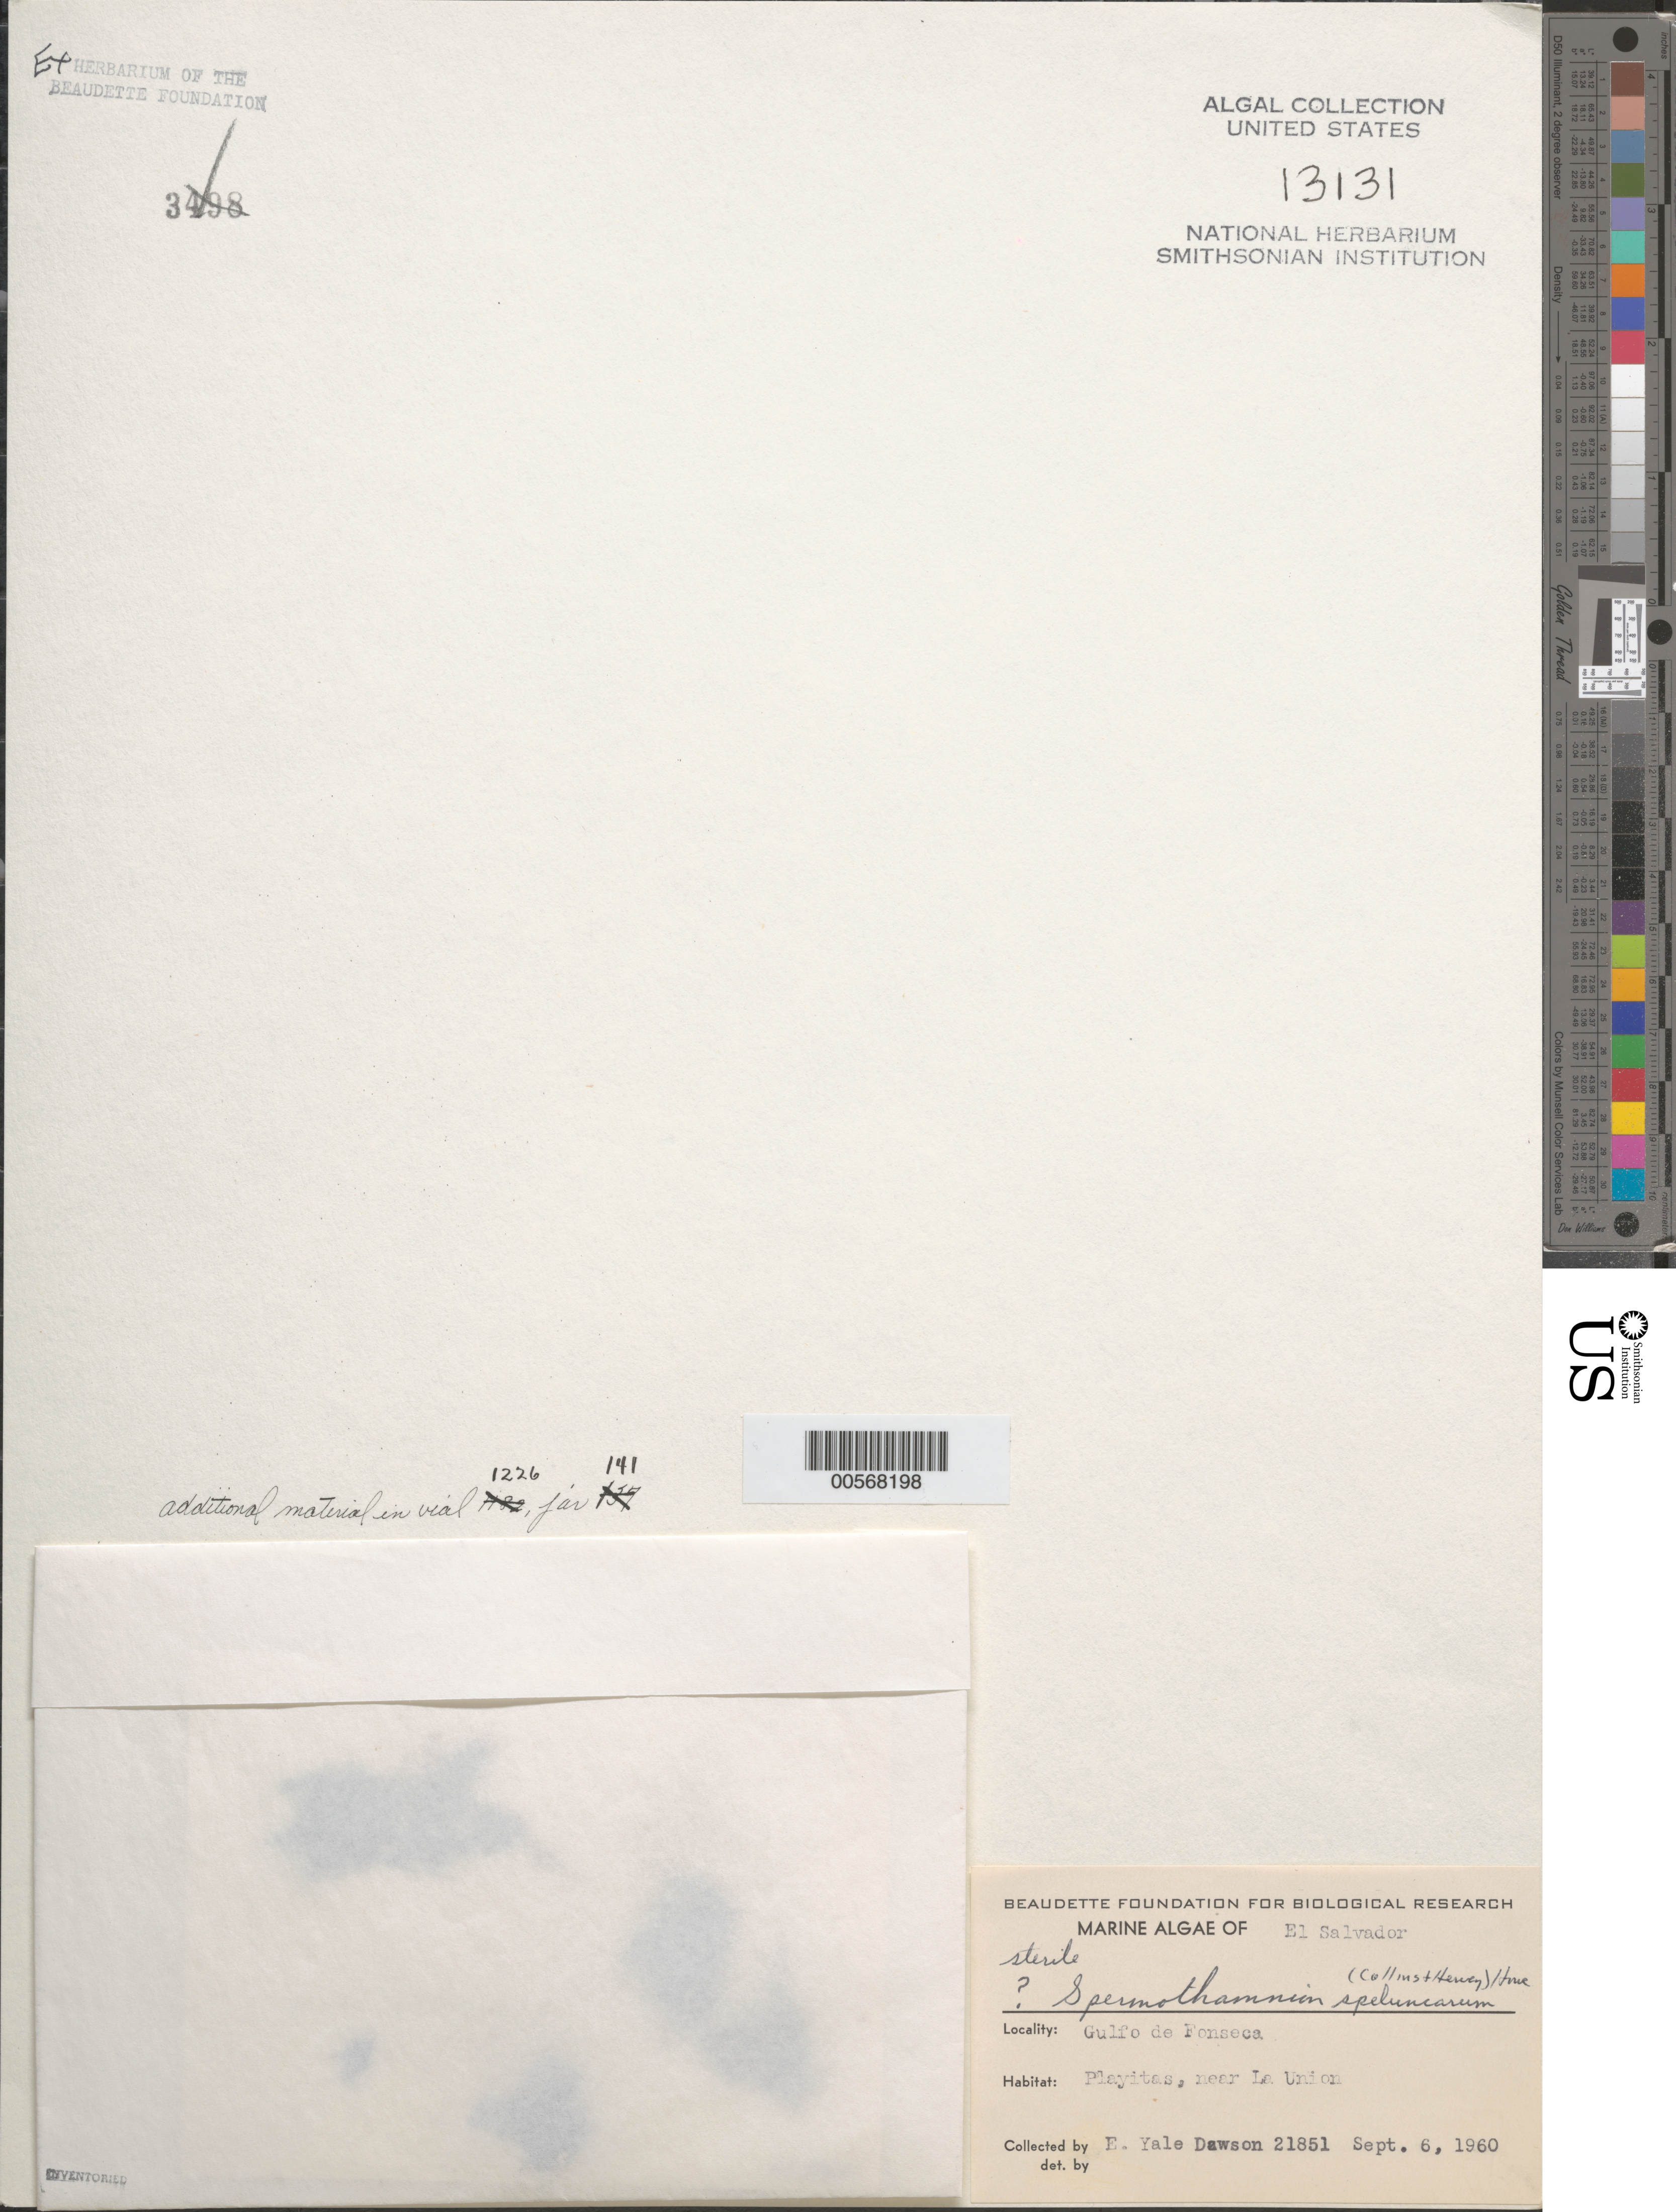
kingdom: Plantae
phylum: Rhodophyta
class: Florideophyceae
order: Ceramiales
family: Wrangeliaceae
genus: Ptilothamnion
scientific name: Ptilothamnion speluncarum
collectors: E. Y. Dawson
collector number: EYD 21851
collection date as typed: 06 Sep 1960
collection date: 1960-09-06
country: El Salvador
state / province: La Unión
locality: Playitas, near La Union, Golfo de Fonseca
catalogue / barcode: US 13131